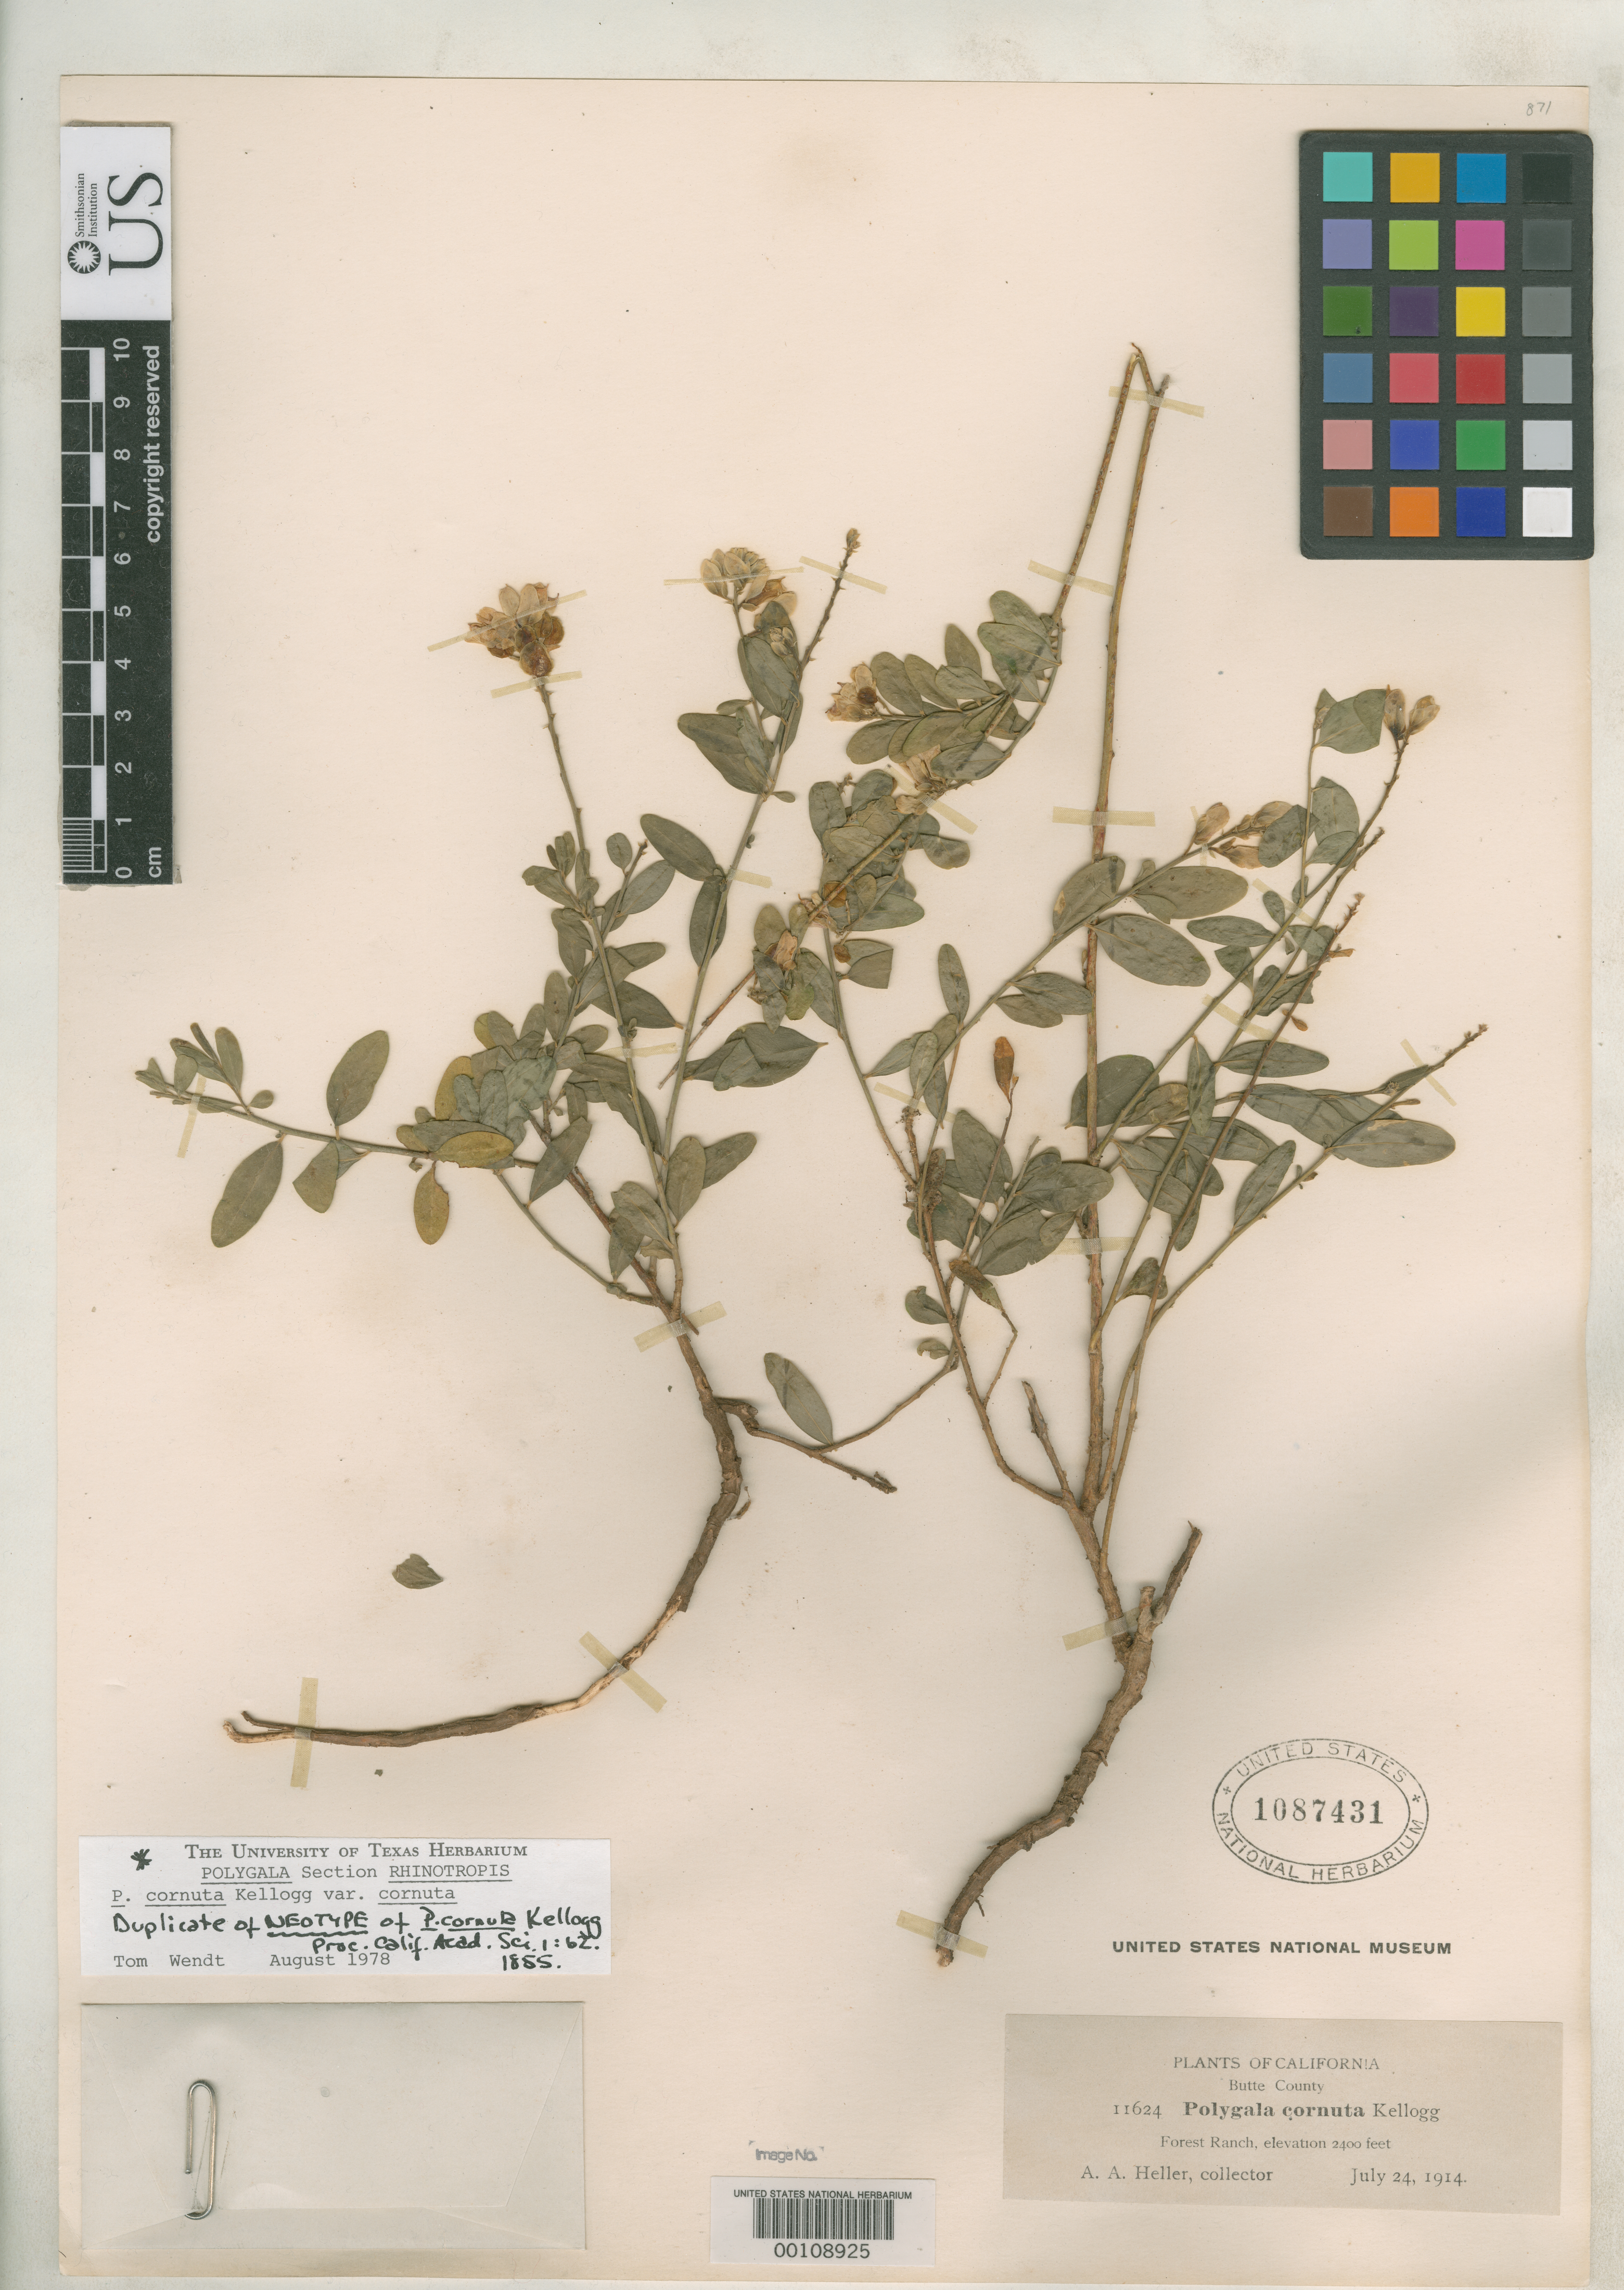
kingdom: Plantae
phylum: Tracheophyta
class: Magnoliopsida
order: Fabales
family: Polygalaceae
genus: Polygala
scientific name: Polygala cornuta var. cornuta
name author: Kellogg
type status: Isoneotype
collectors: A. A. Heller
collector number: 11624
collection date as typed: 24 Jul 1914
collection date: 1914-07-24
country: United States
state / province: California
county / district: Butte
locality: Forest Ranch; alt.2400 Ft.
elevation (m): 732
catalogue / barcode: US 1087431